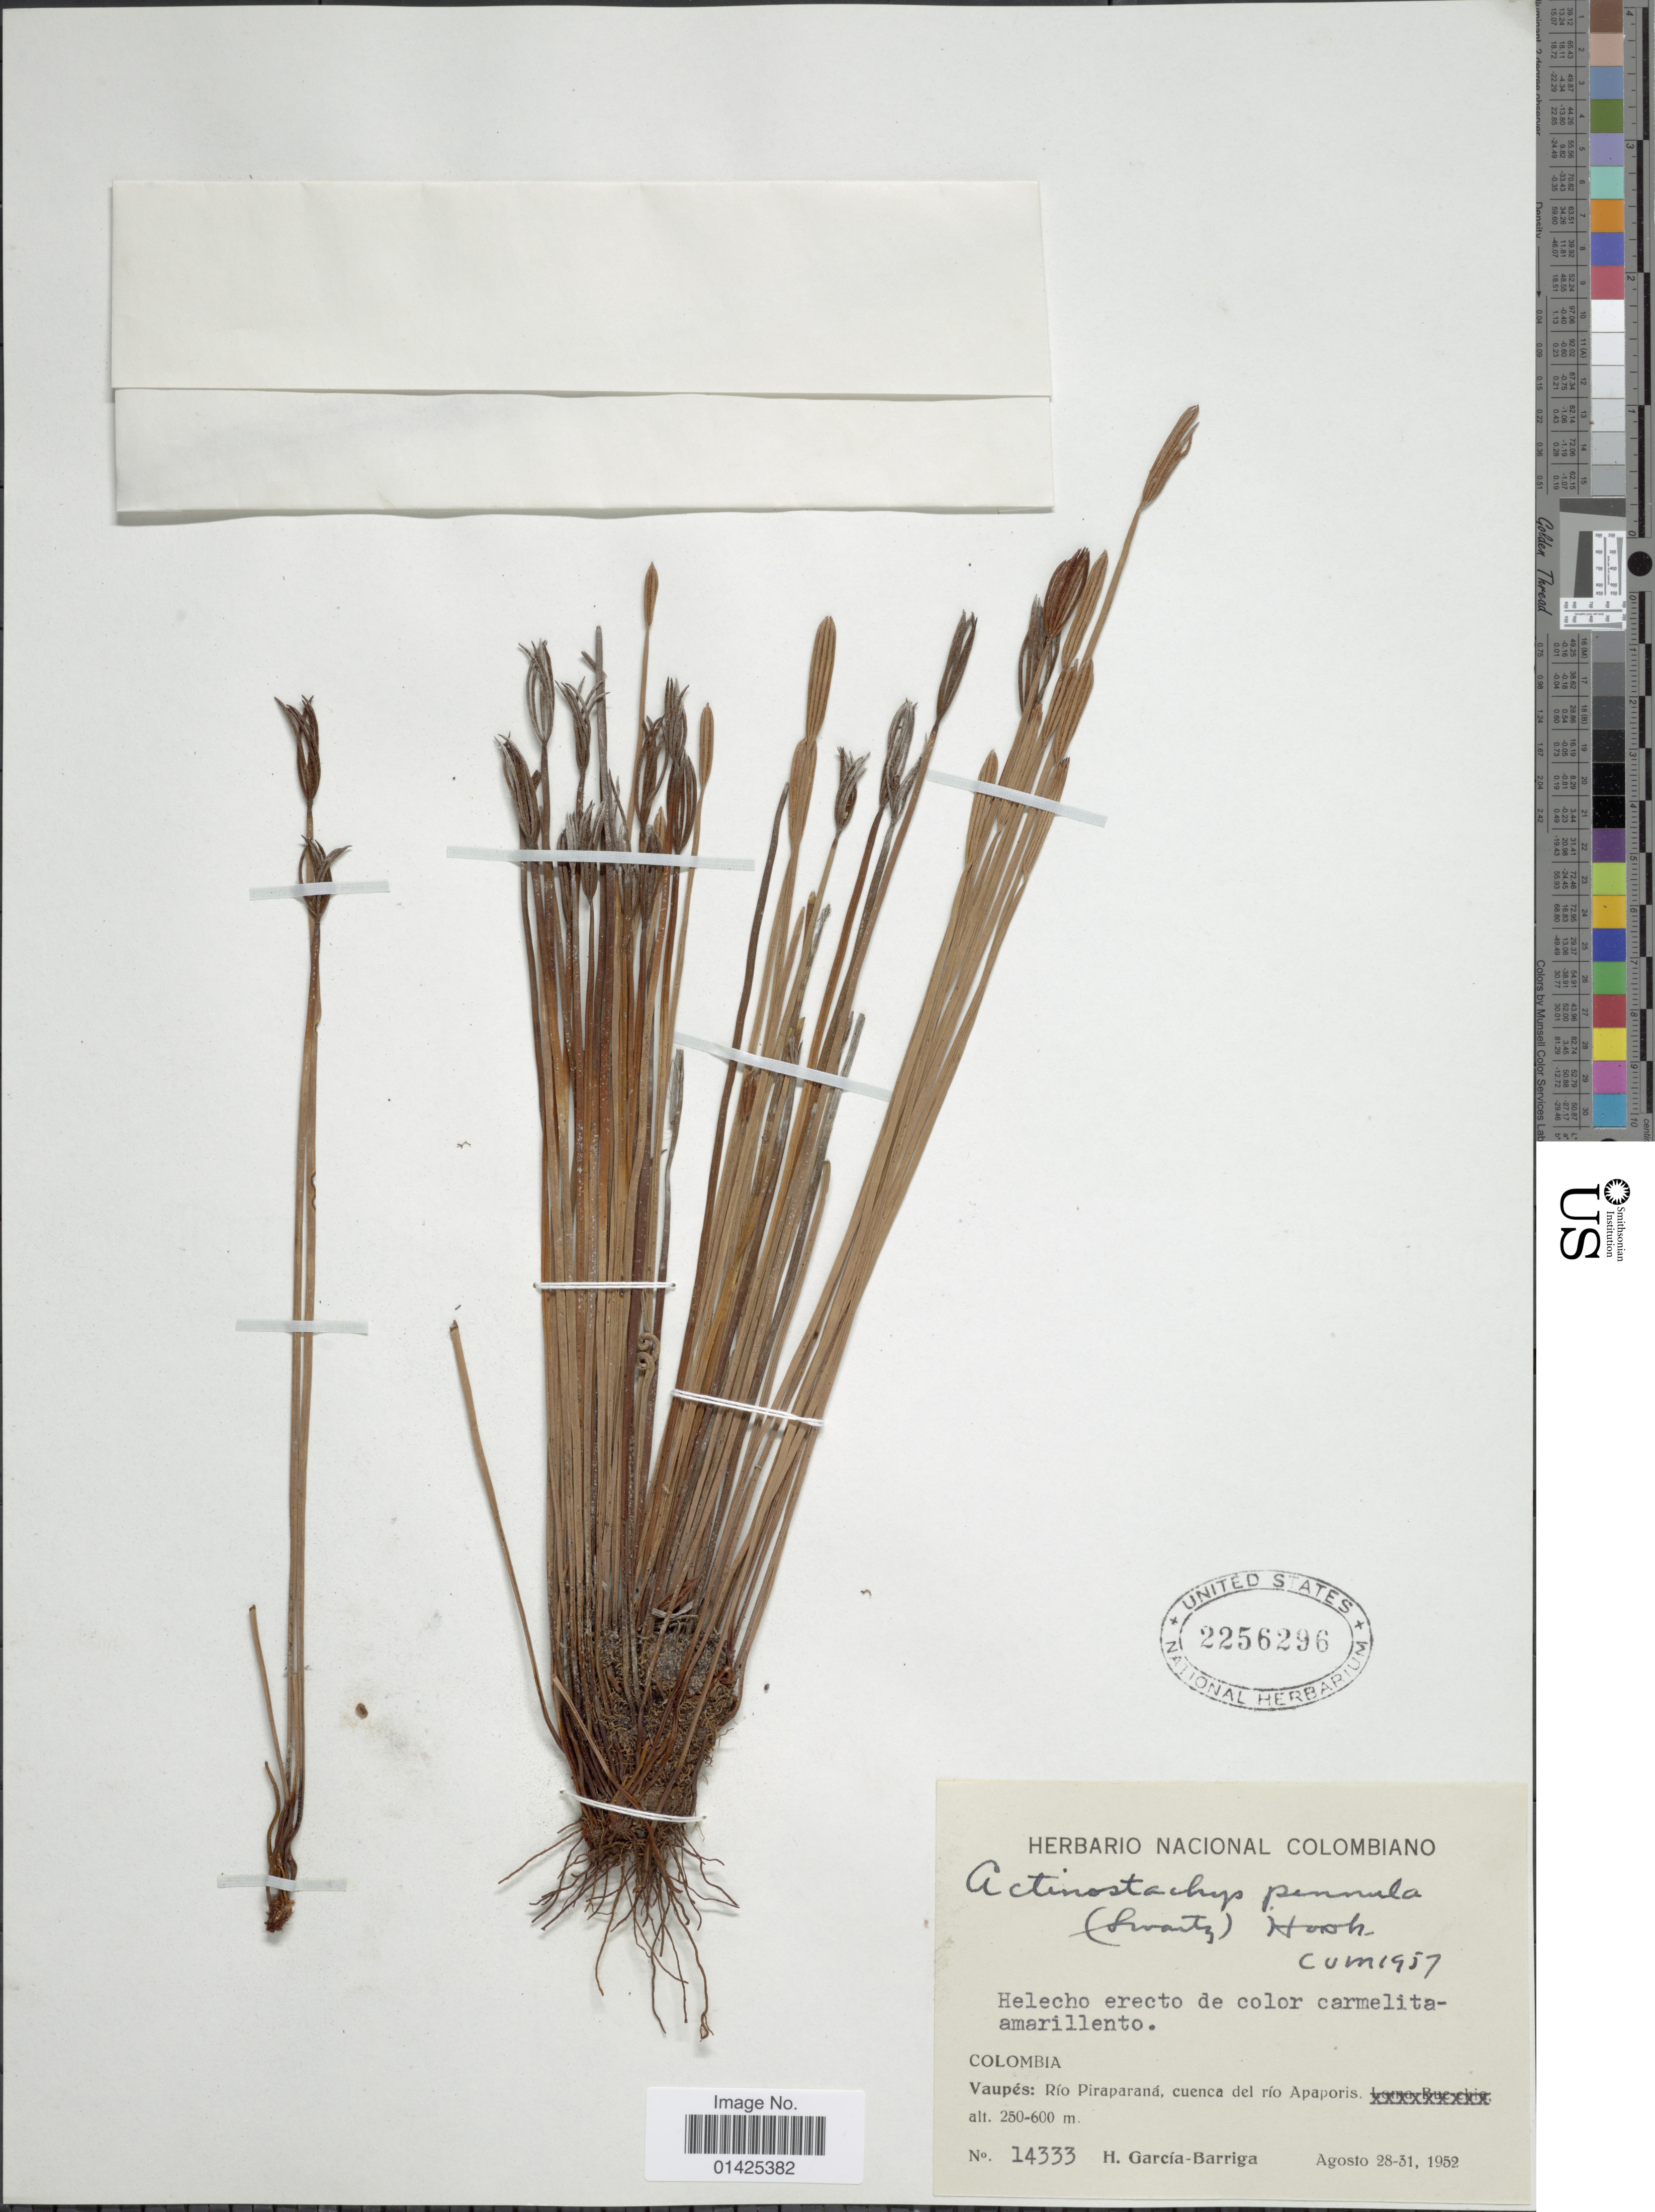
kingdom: Plantae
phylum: Tracheophyta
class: Polypodiopsida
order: Schizaeales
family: Schizaeaceae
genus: Actinostachys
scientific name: Actinostachys pennula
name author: (Sw.) Hook.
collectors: H. García Barriga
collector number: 14333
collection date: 1952-08-28/1952-08-31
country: Colombia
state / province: Vaupés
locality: Rio Piraparana, cuenca del rio Apaporis.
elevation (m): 250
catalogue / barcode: US 2256296